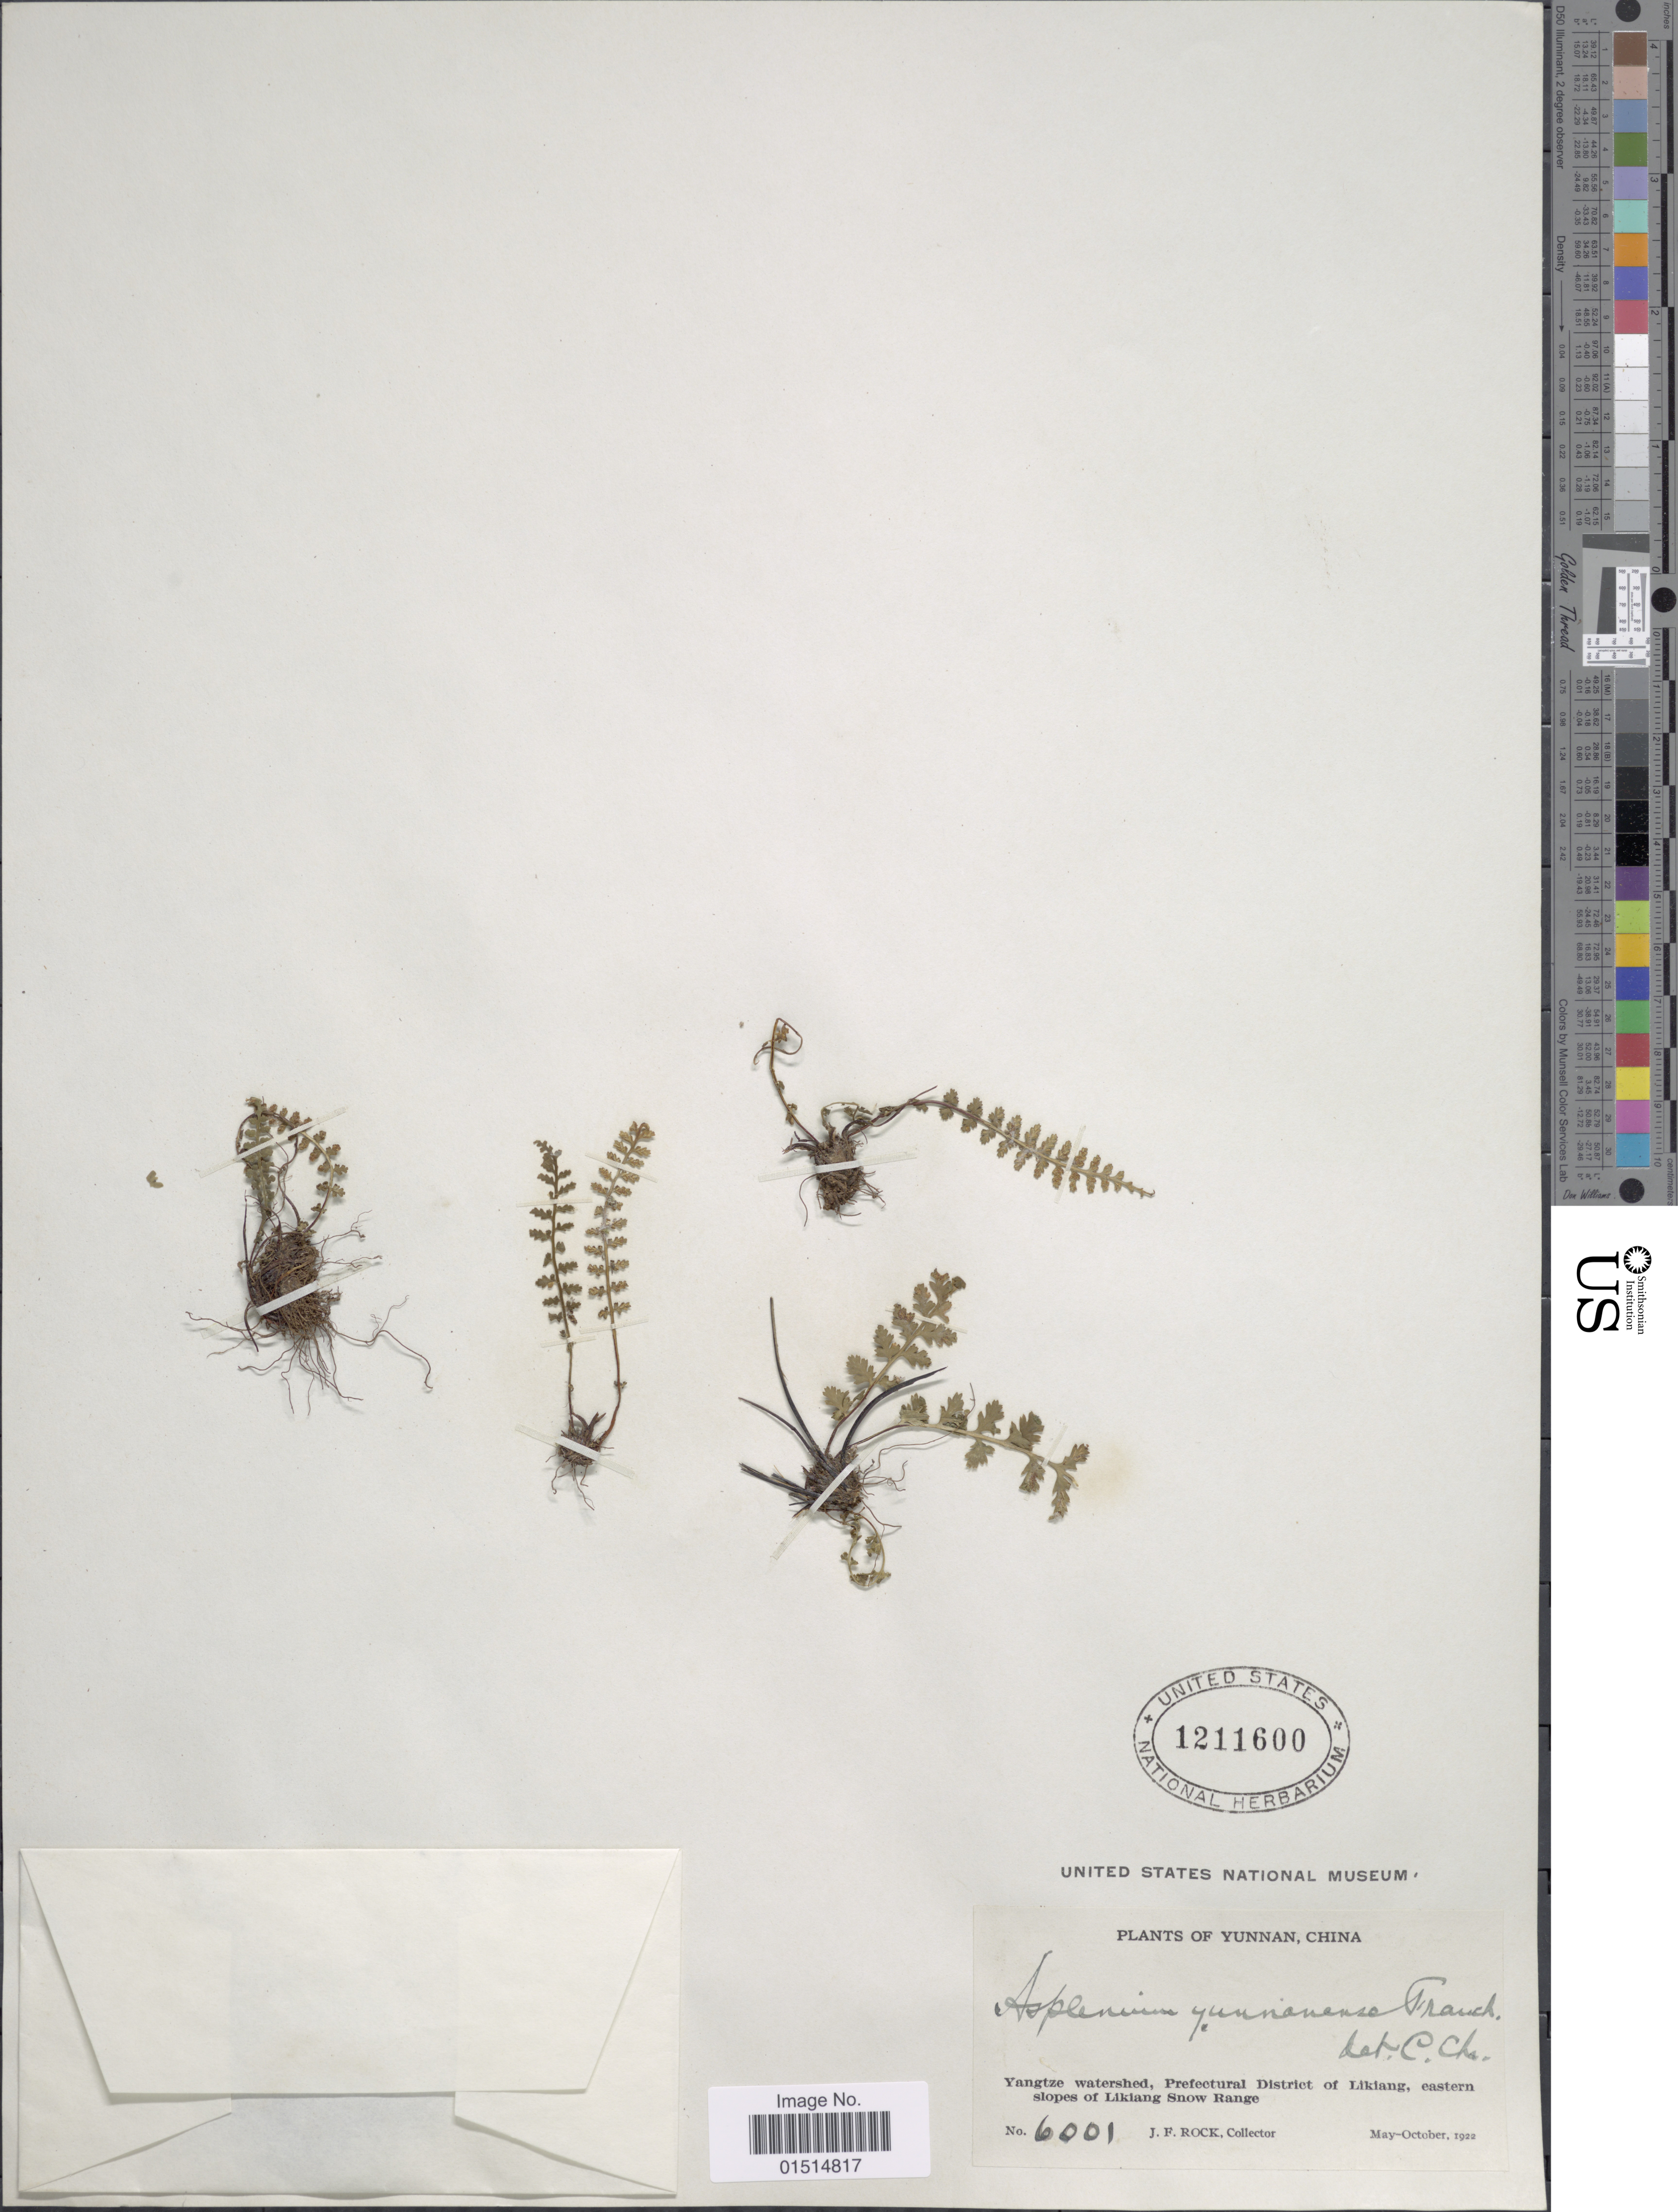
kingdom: Plantae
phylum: Tracheophyta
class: Polypodiopsida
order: Polypodiales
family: Aspleniaceae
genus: Asplenium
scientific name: Asplenium exiguum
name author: Bedd.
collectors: J. Rock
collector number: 6001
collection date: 1922-05/1922-10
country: China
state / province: Yunnan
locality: Yangtze watershed, Prefectural District of Likiang, eastern slopes of Likiang Snow Range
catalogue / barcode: US 1211600